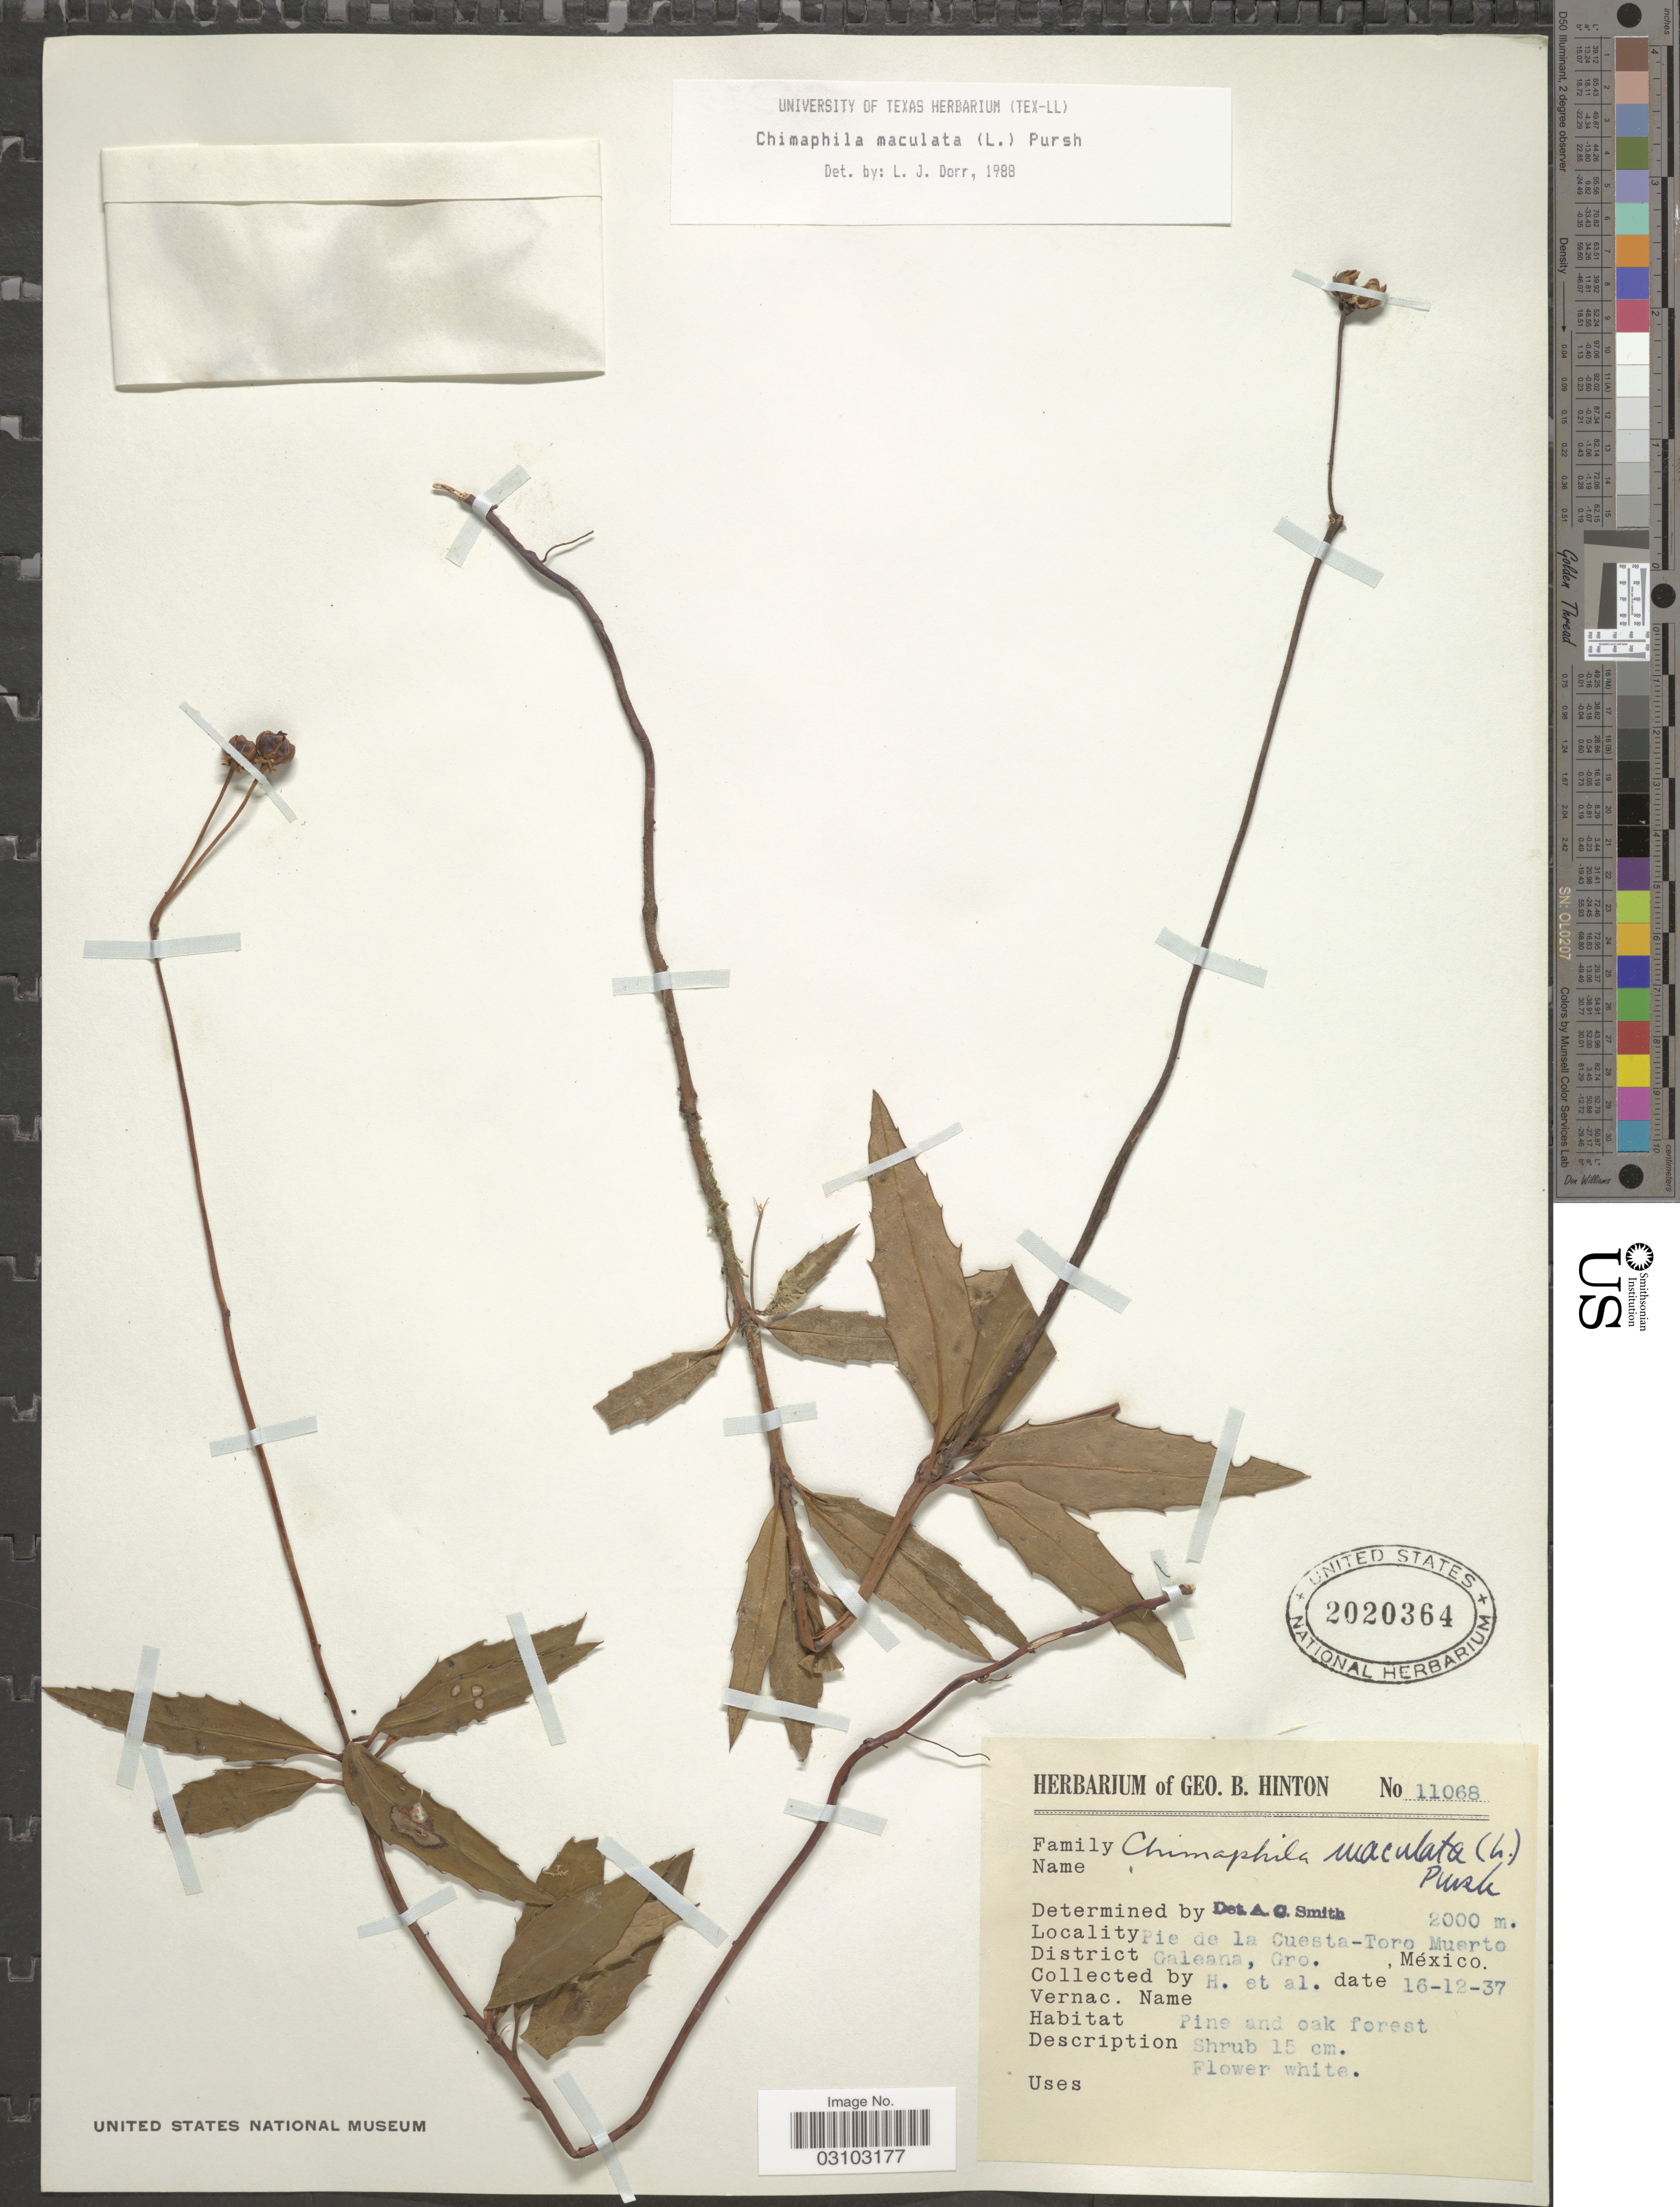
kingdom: Plantae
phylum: Tracheophyta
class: Magnoliopsida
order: Ericales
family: Ericaceae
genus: Chimaphila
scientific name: Chimaphila maculata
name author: (L.) Pursh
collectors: G. B. Hinton & et al.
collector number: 11068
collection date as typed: Transcribed d/m/y: 16/12/37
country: Mexico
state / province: Guerrero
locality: Pie de la Cuesta - Toro Muerto, District Galeana.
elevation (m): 2000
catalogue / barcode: US 2020364